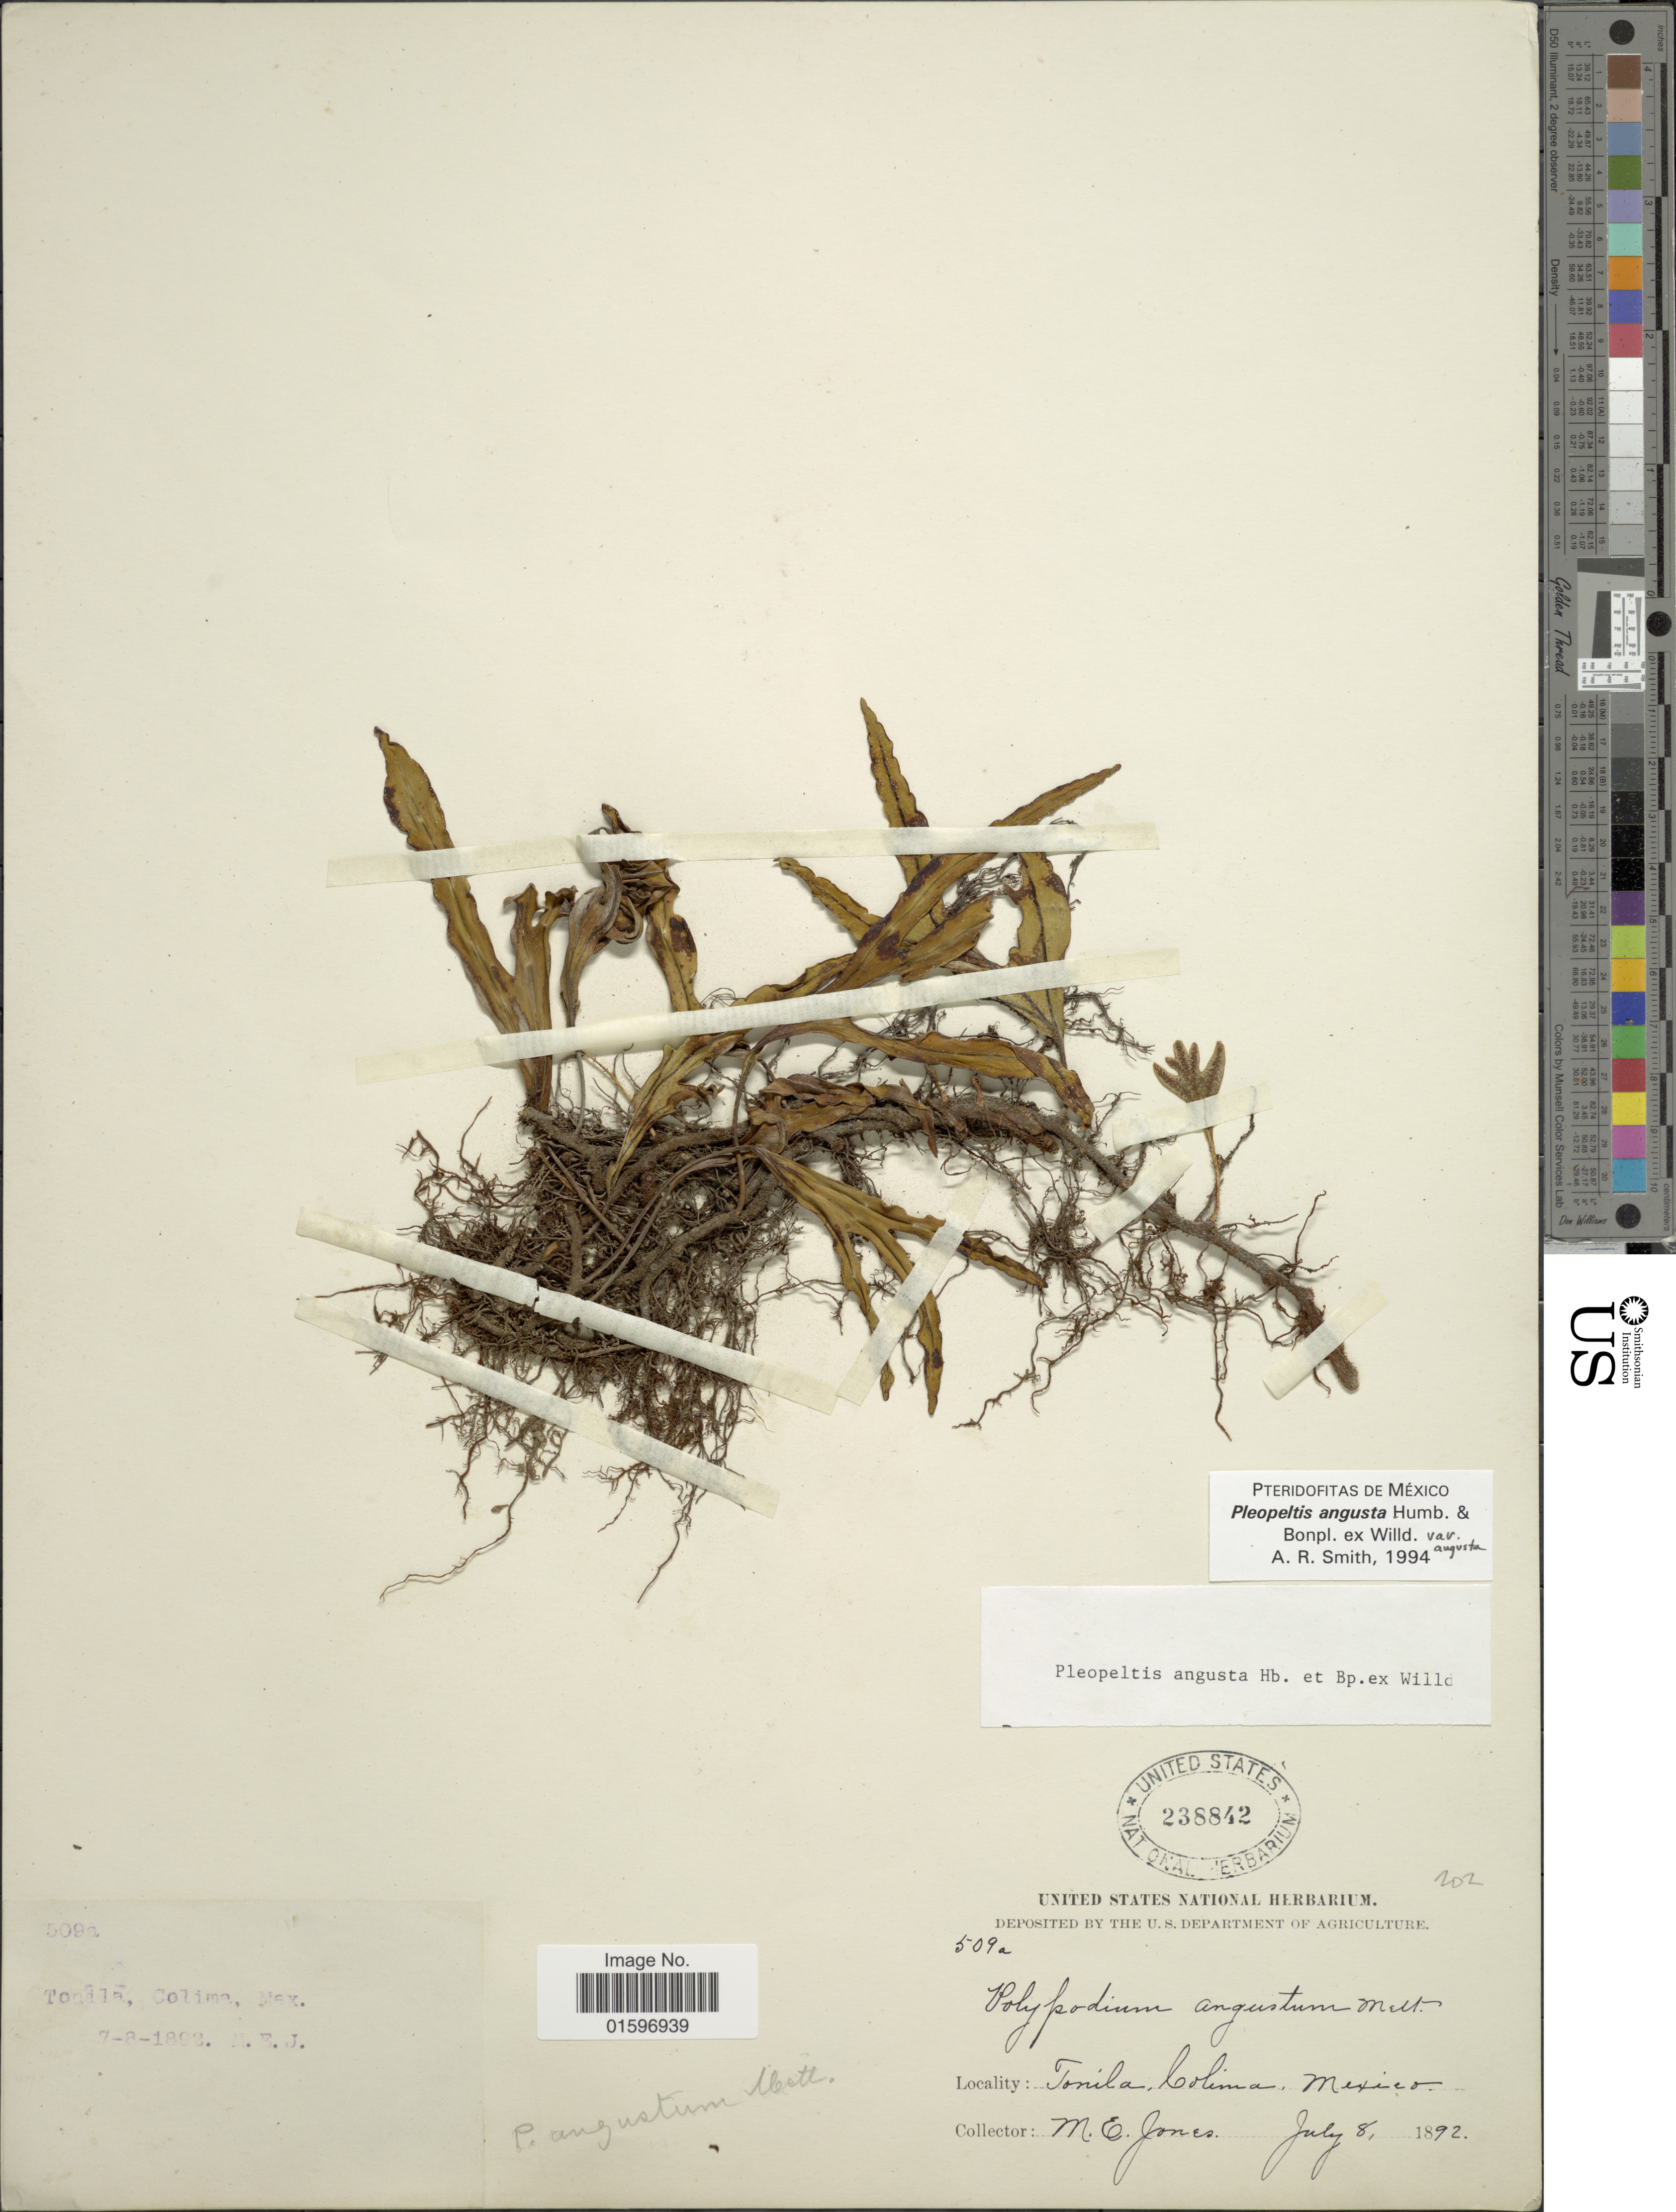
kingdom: Plantae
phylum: Tracheophyta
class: Polypodiopsida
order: Polypodiales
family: Polypodiaceae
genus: Pleopeltis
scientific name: Pleopeltis angusta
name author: Humb. & Bonap. ex Willd.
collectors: M. E. Jones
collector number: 509a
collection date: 1892-07-08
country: Mexico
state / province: Colima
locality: Tonila.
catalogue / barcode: US 238842